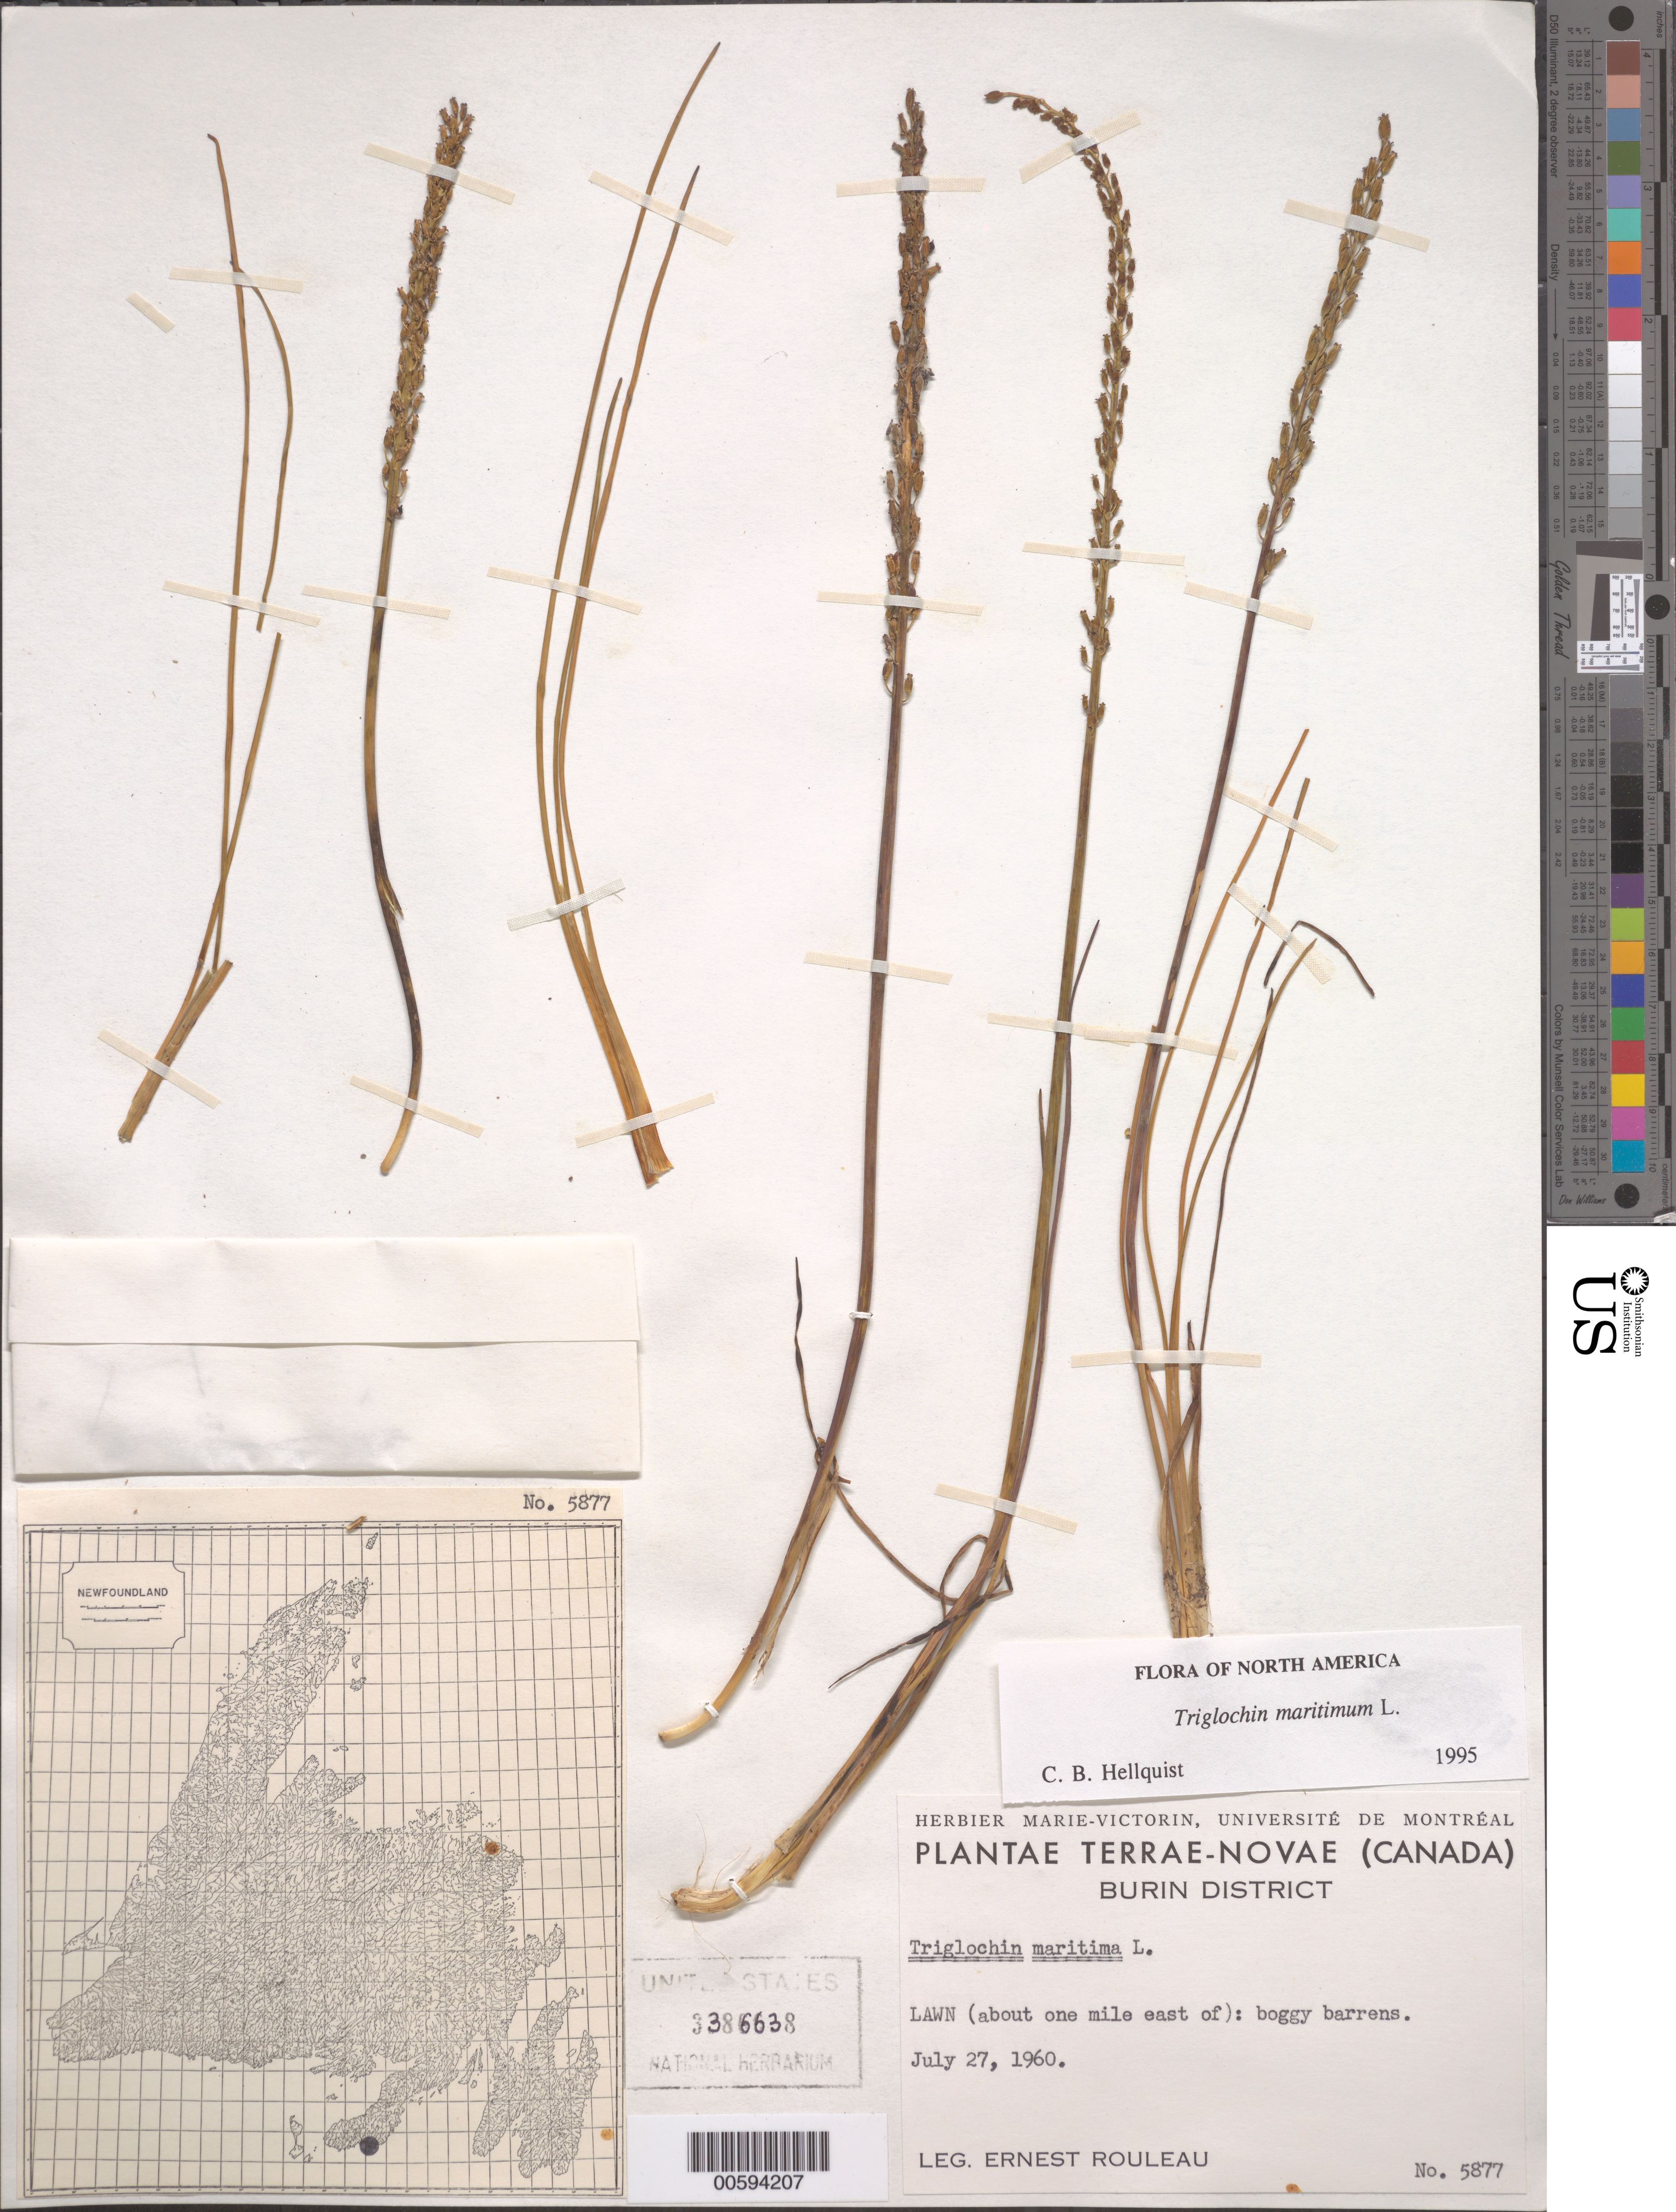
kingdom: Plantae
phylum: Tracheophyta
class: Liliopsida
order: Alismatales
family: Juncaginaceae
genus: Triglochin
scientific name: Triglochin maritima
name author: L.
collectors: E. Rouleau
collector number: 5877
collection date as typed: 27 Jul 1960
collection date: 1960-07-27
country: Canada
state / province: Newfoundland and Labrador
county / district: Burin-Placentia West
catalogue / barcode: US 3386638